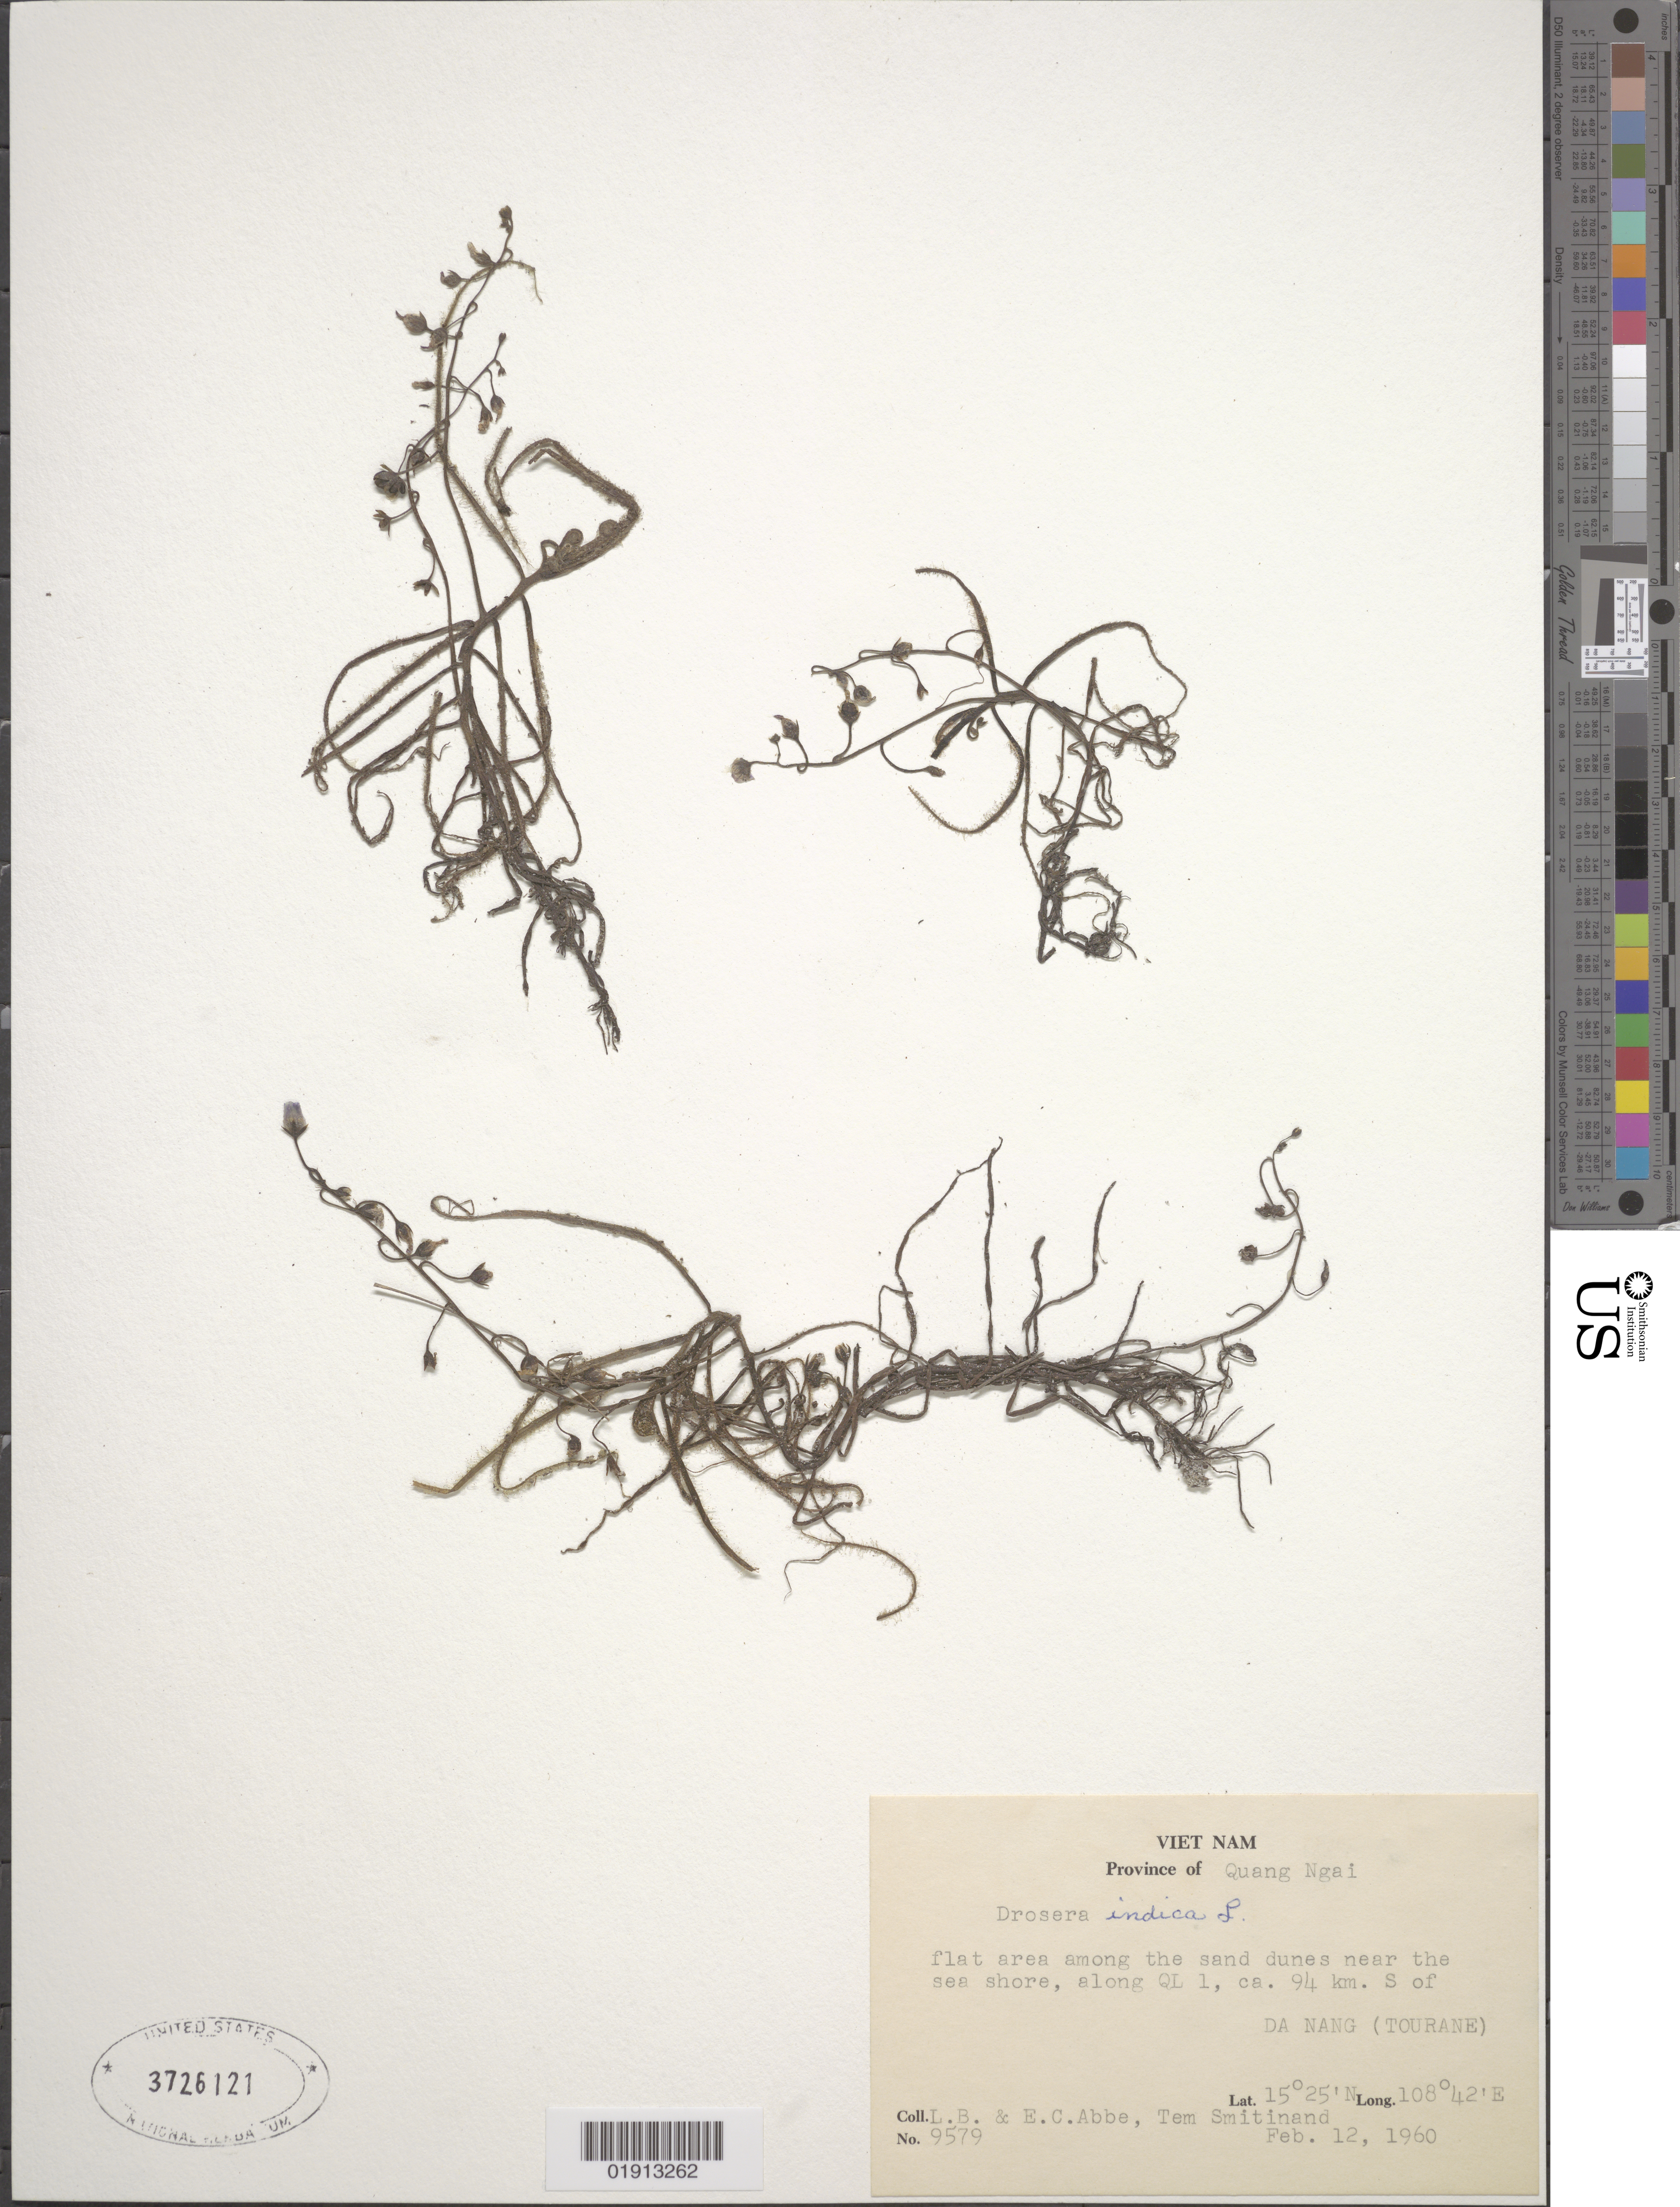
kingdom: Plantae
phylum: Tracheophyta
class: Magnoliopsida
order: Caryophyllales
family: Droseraceae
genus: Drosera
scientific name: Drosera indica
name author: L.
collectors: L. B. Abbe, E. C. Abbe & T. Smitinand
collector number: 9579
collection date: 1960-02-12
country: Vietnam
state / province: Quang Ngãi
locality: Along QL 1, ca. 94 km. S of Da Nang (Tourane), flat area among the sand dunes near the sea shore.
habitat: Flat area among the sand dunes near the sea shore.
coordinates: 5 25 N, 108 42 E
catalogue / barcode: US 3726121